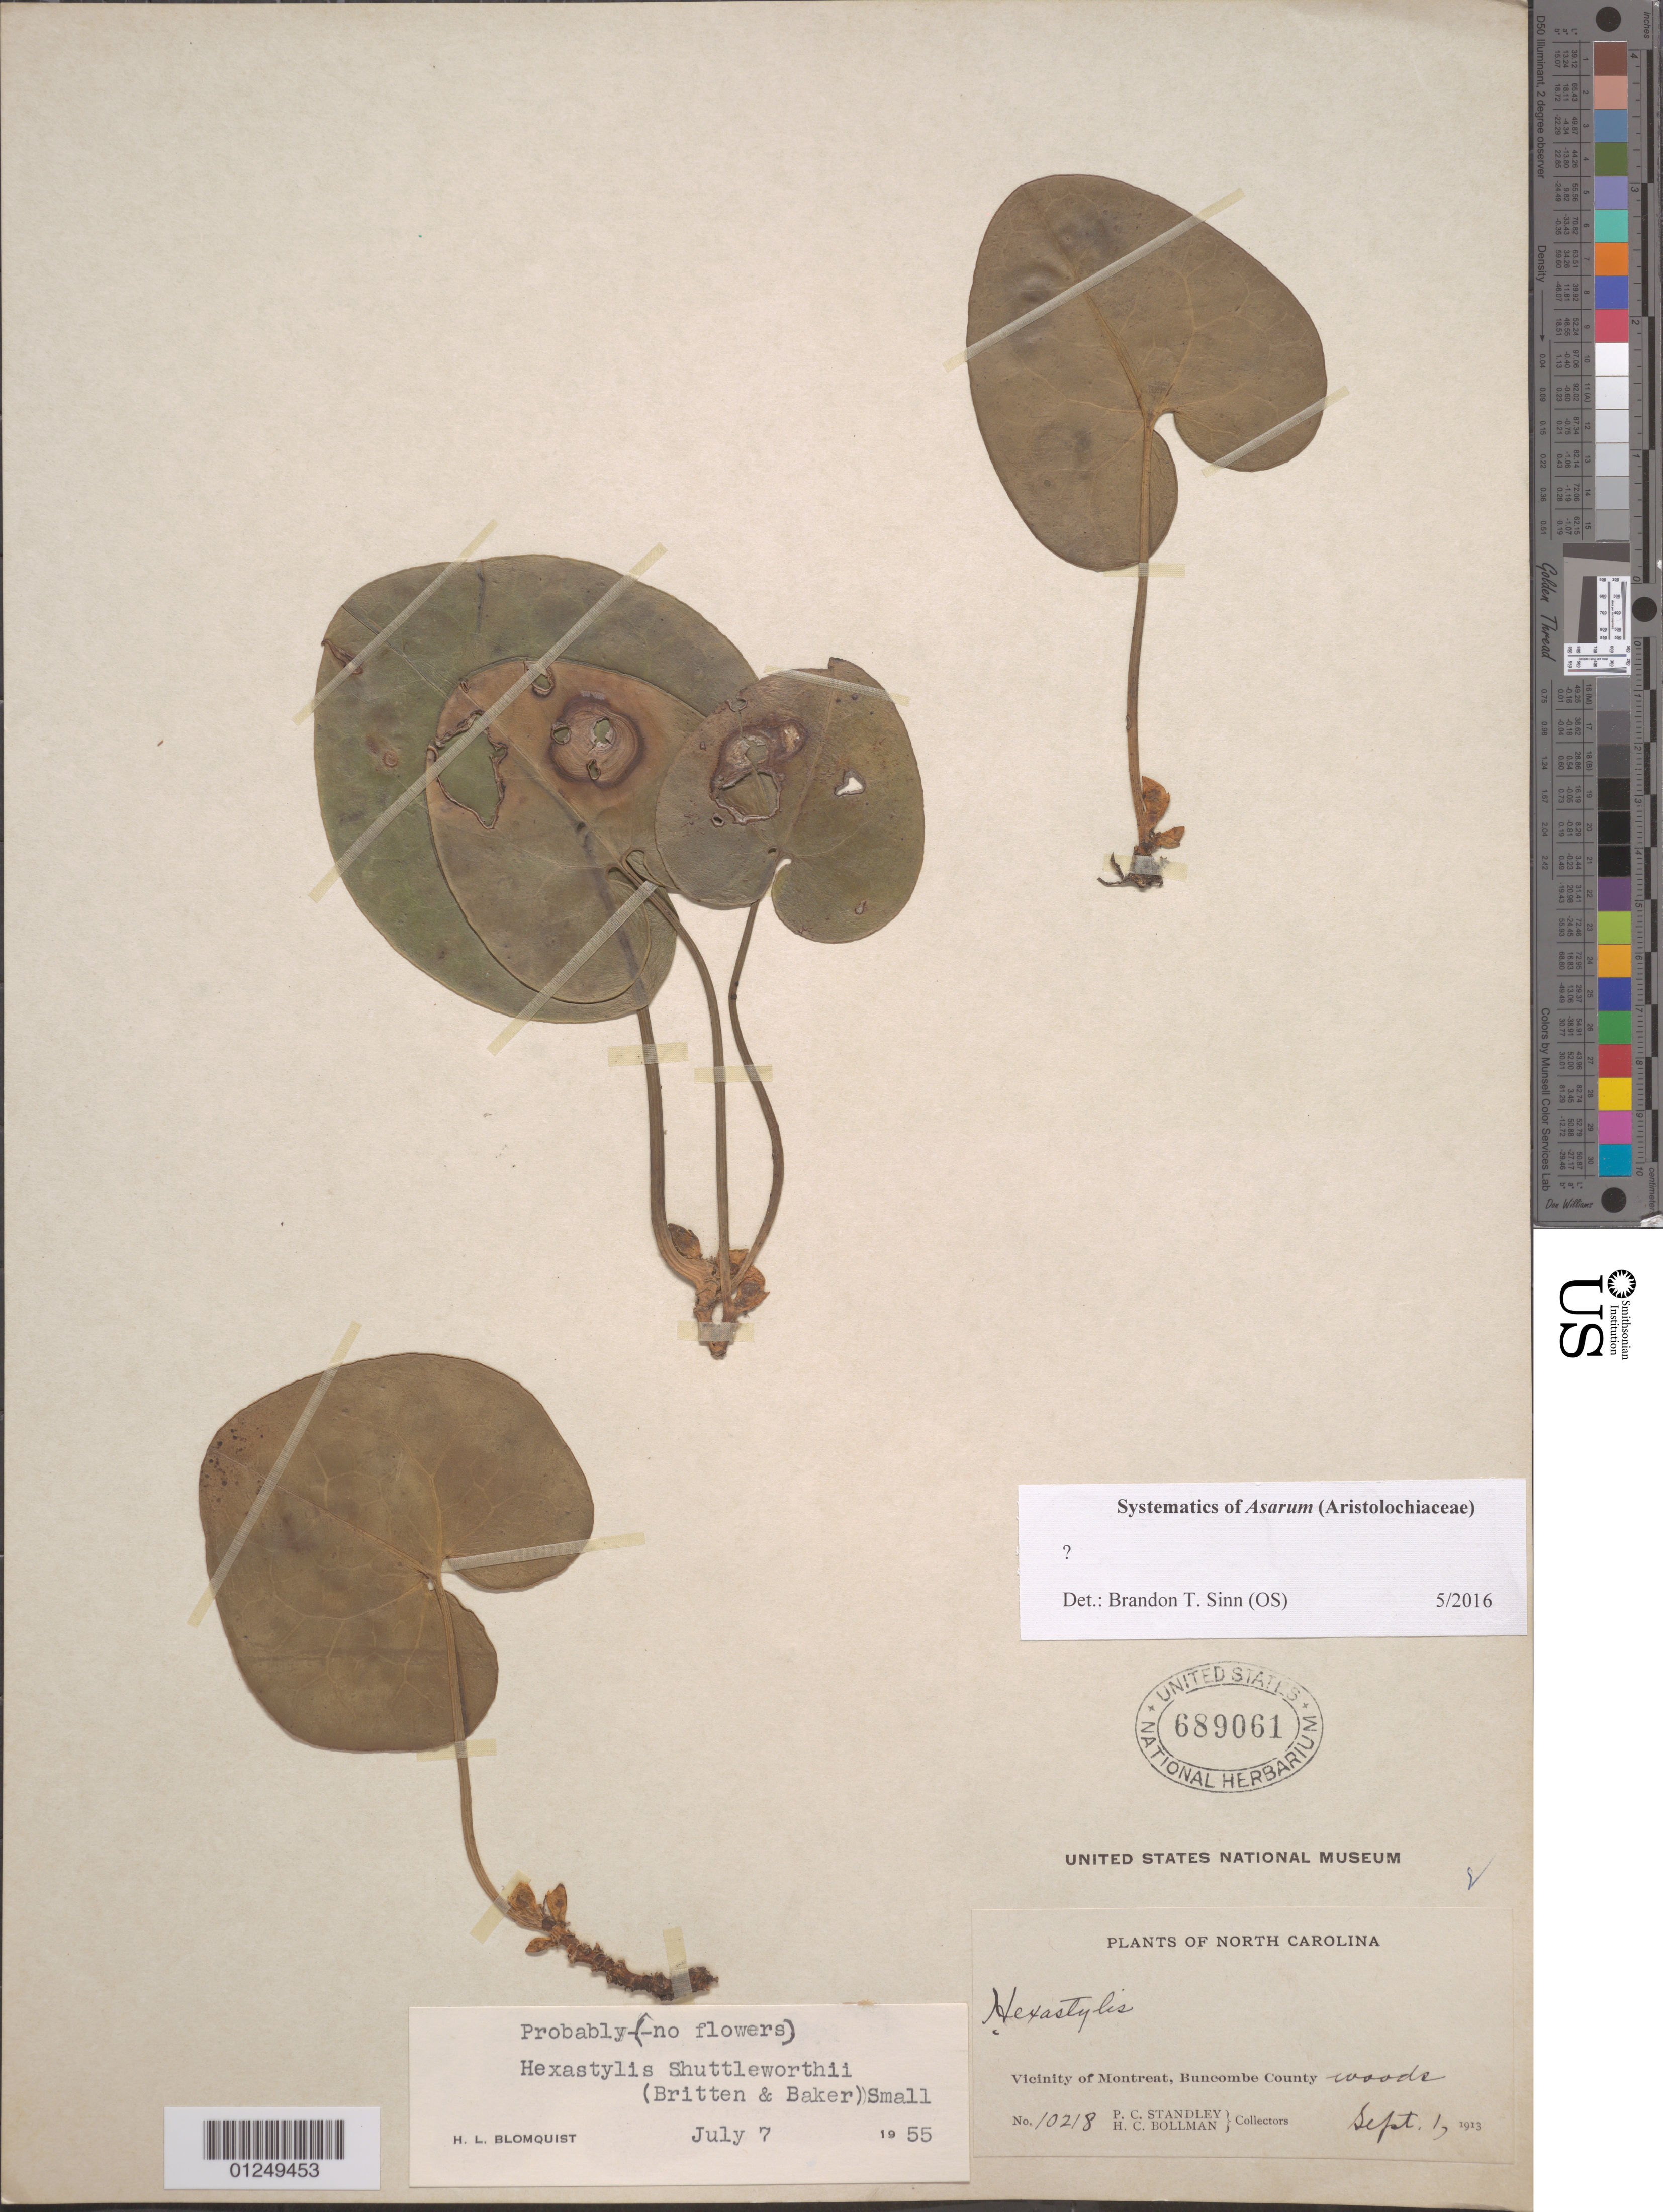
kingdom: Plantae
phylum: Tracheophyta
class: Magnoliopsida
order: Piperales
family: Aristolochiaceae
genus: Hexastylis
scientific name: Hexastylis shuttleworthii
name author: (Britton & Baker f.) Small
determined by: Blomquist, H. L.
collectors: P. C. Standley & H. C. Bollman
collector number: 10218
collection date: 1913-09-01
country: United States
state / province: North Carolina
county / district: Buncombe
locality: Vicinity of Montreat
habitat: Woods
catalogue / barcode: US 689061